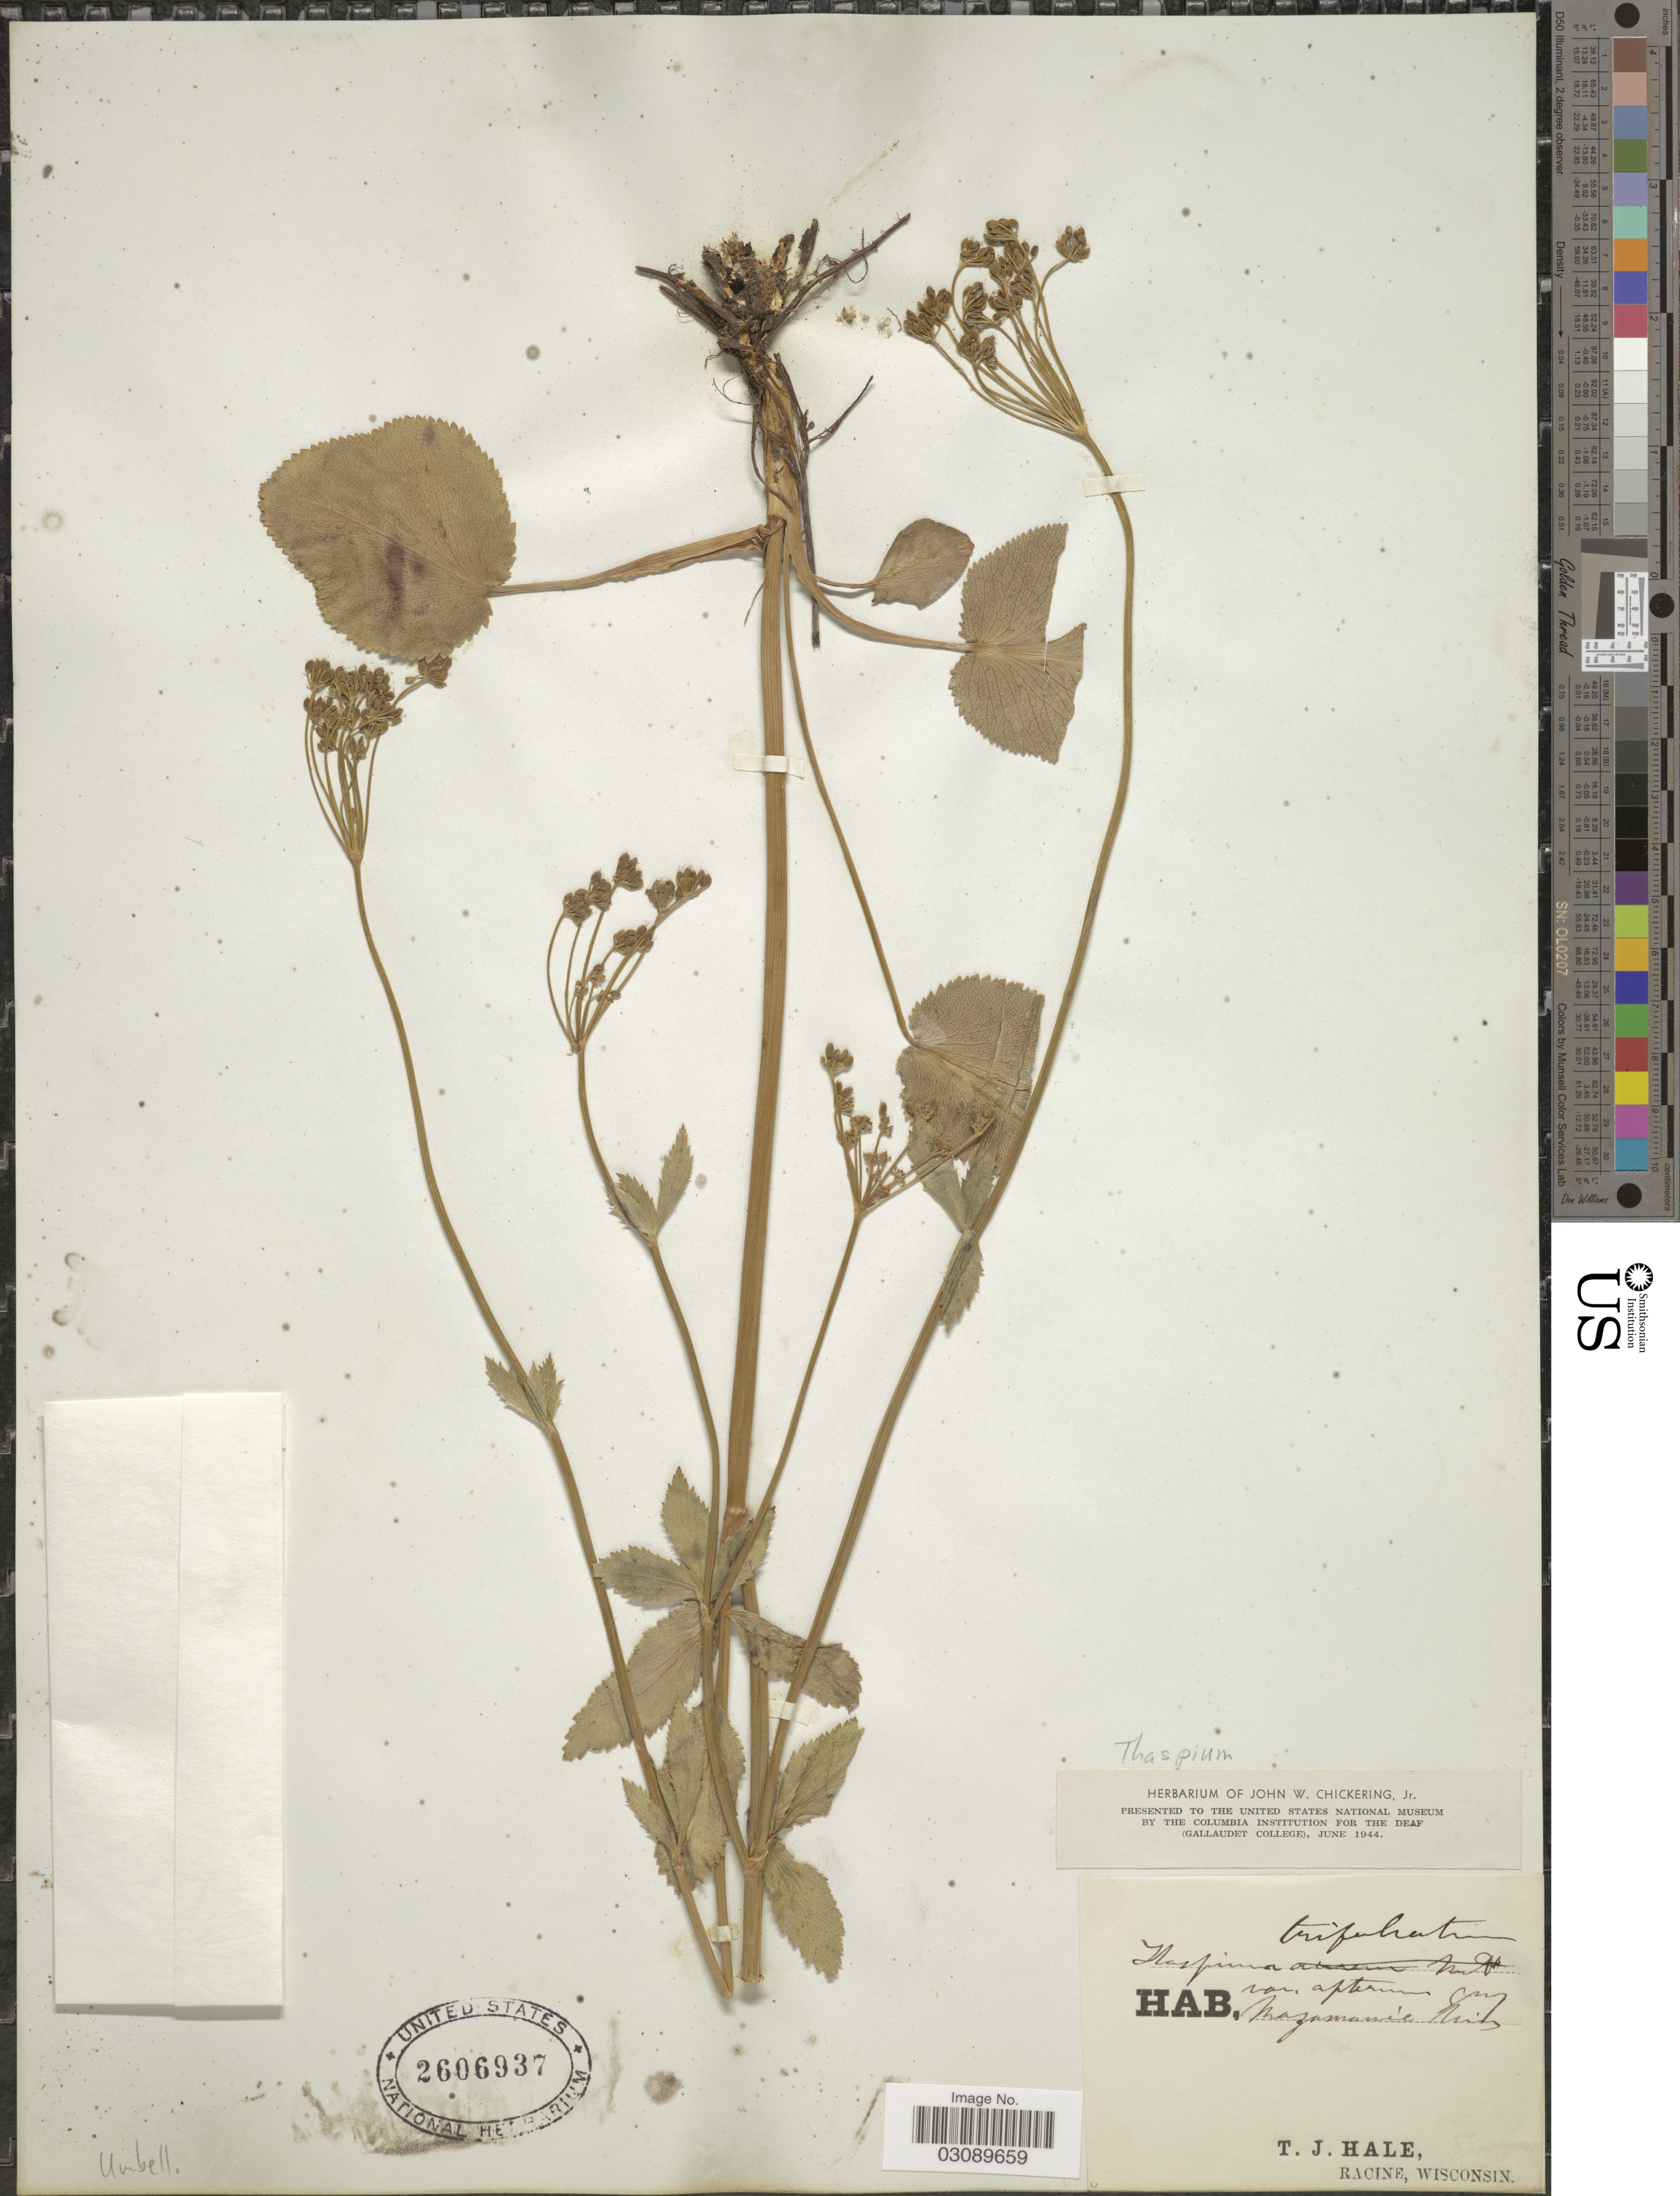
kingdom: Plantae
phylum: Tracheophyta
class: Magnoliopsida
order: Apiales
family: Apiaceae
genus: Thaspium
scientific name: Thaspium trifoliatum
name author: (L.) A. Gray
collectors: T. Hale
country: United States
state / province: Wisconsin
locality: Mazomanie, Wis.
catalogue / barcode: US 2606937